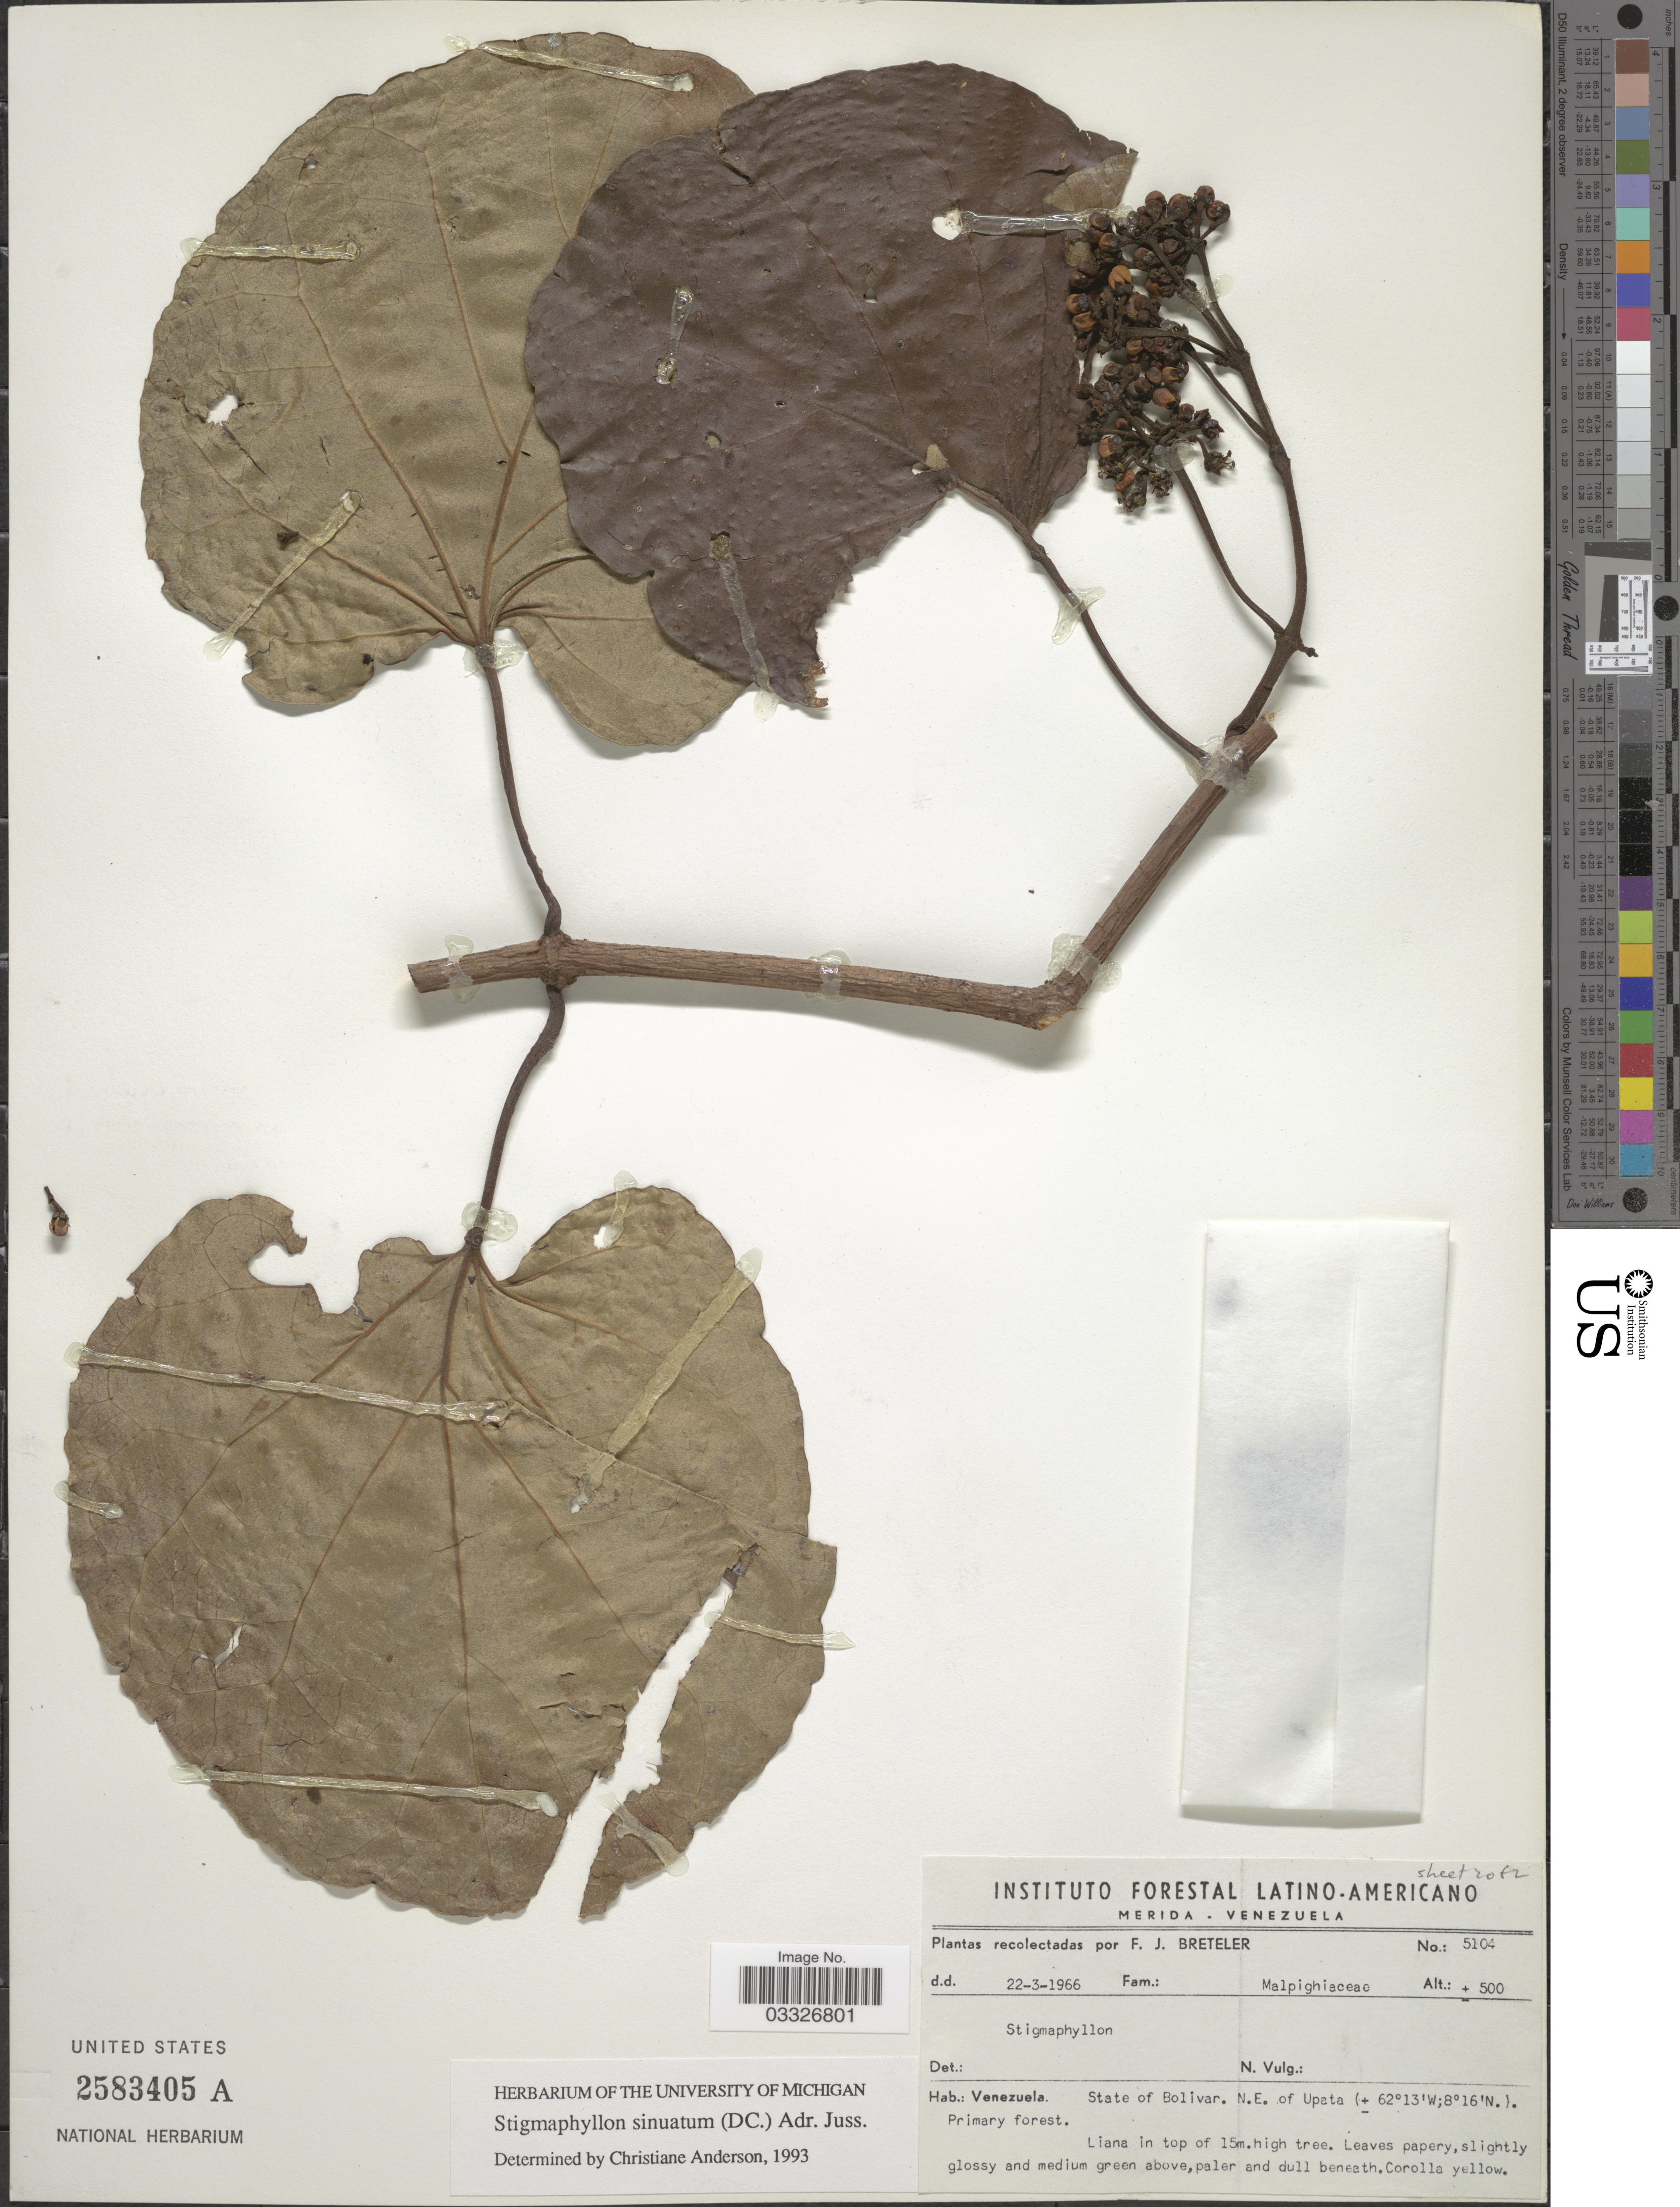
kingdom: Plantae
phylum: Tracheophyta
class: Magnoliopsida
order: Malpighiales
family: Malpighiaceae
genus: Stigmaphyllon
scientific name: Stigmaphyllon sinuatum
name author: (DC.) A. Juss.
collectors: F. J. Breteler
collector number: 5104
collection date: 1966-03-22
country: Venezuela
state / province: Bolivar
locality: N.E. of Upata.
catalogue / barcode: US 2583405A